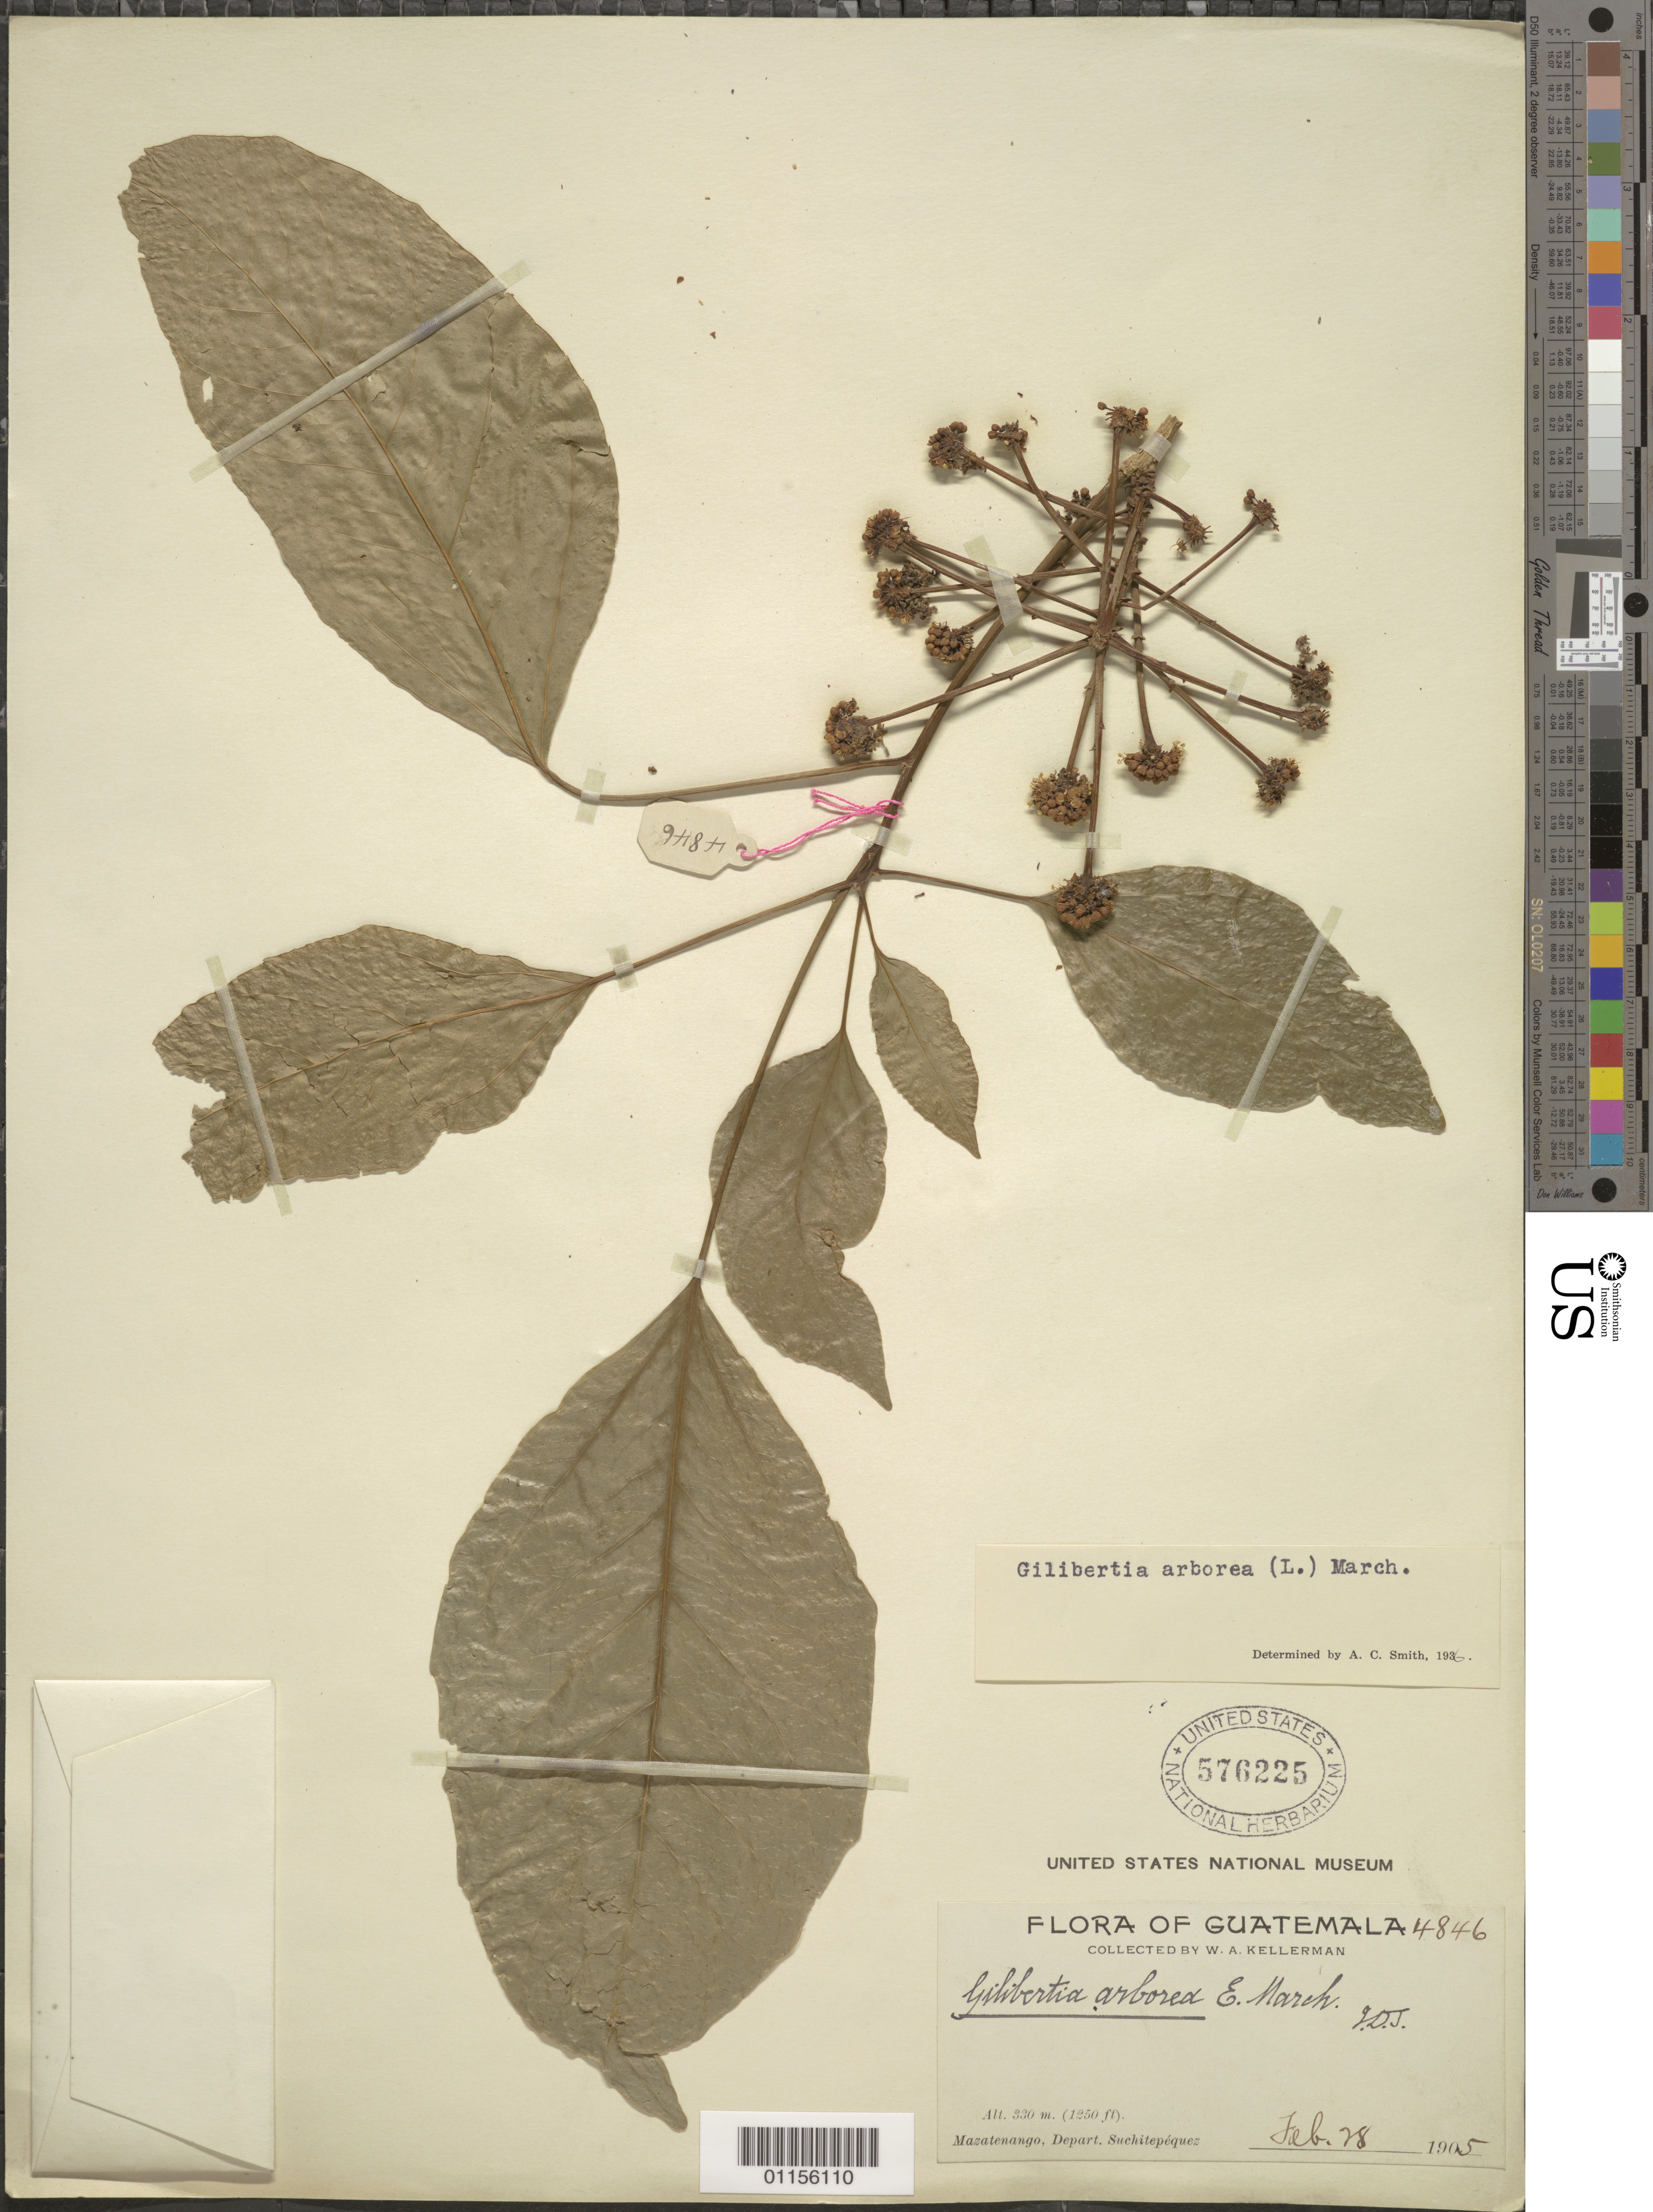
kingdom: Plantae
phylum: Tracheophyta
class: Magnoliopsida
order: Apiales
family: Araliaceae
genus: Dendropanax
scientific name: Dendropanax arboreus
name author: (L.) Decne. & Planch.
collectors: W. A. Kellerman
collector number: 4846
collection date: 1905-02-28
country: Guatemala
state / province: Suchitepéquez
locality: Mazatenango.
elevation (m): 330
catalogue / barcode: US 576225